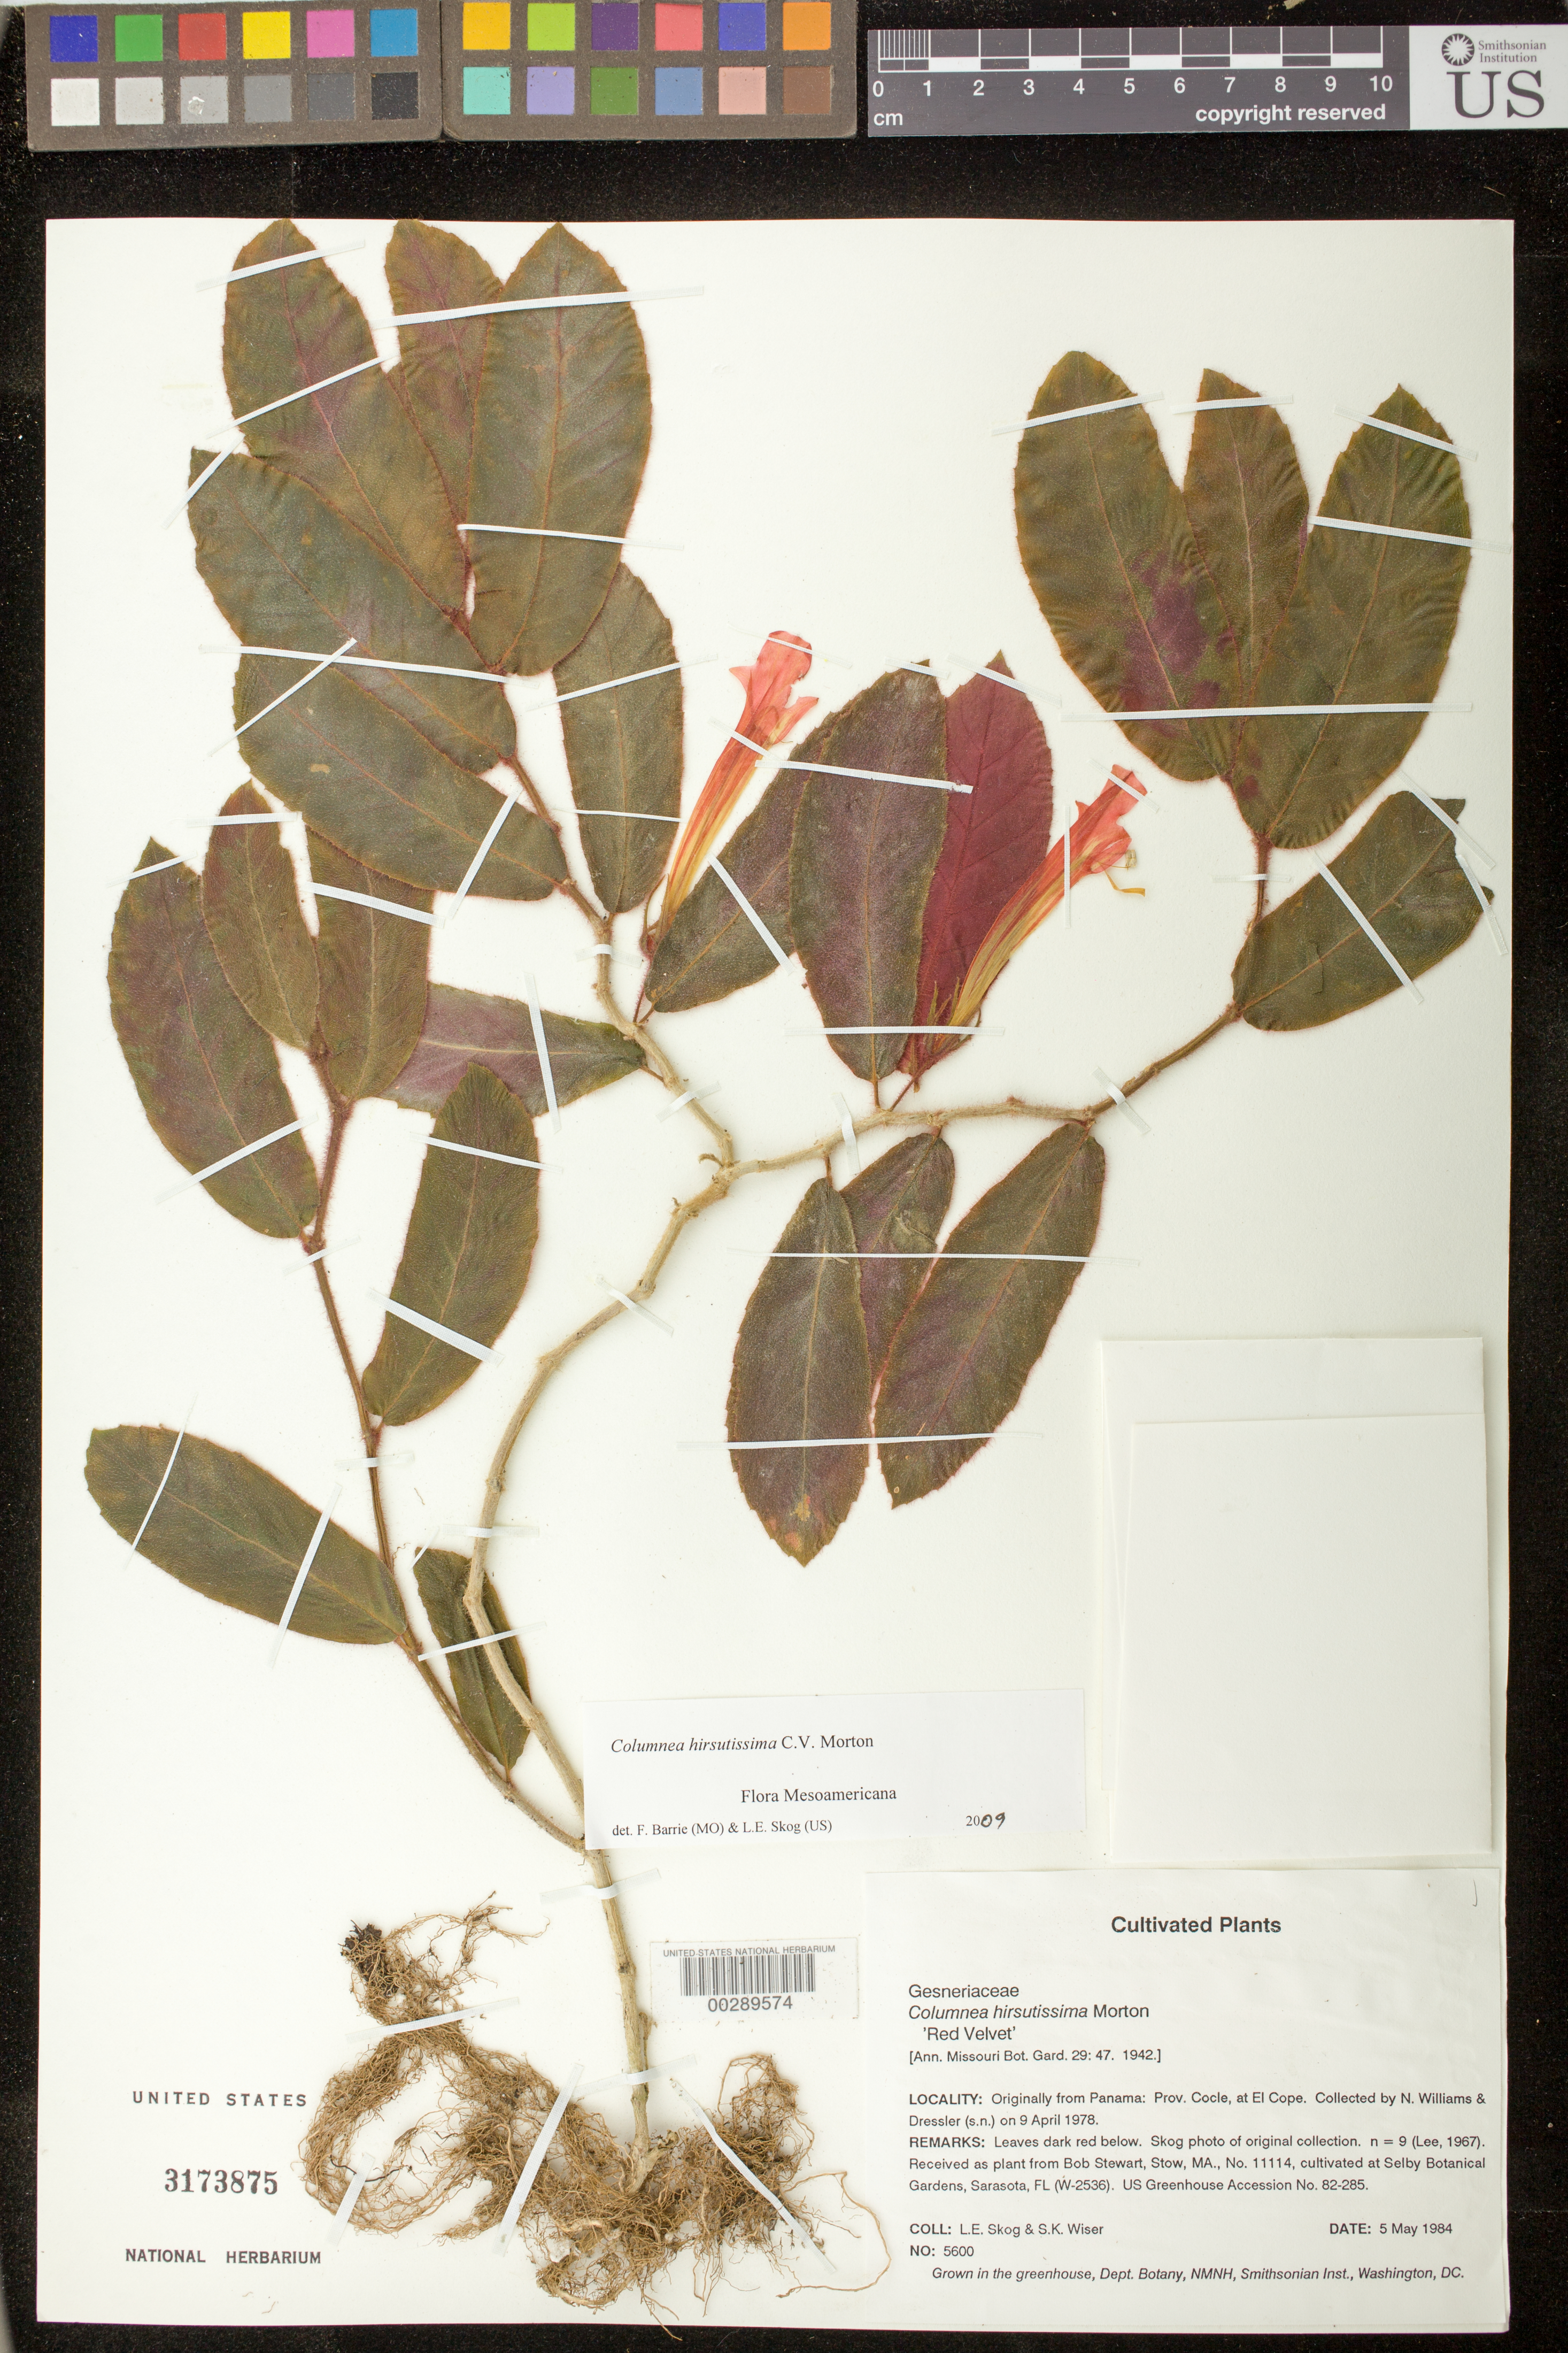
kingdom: Plantae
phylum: Tracheophyta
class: Magnoliopsida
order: Lamiales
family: Gesneriaceae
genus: Columnea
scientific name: Columnea hirsutissima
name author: C.V. Morton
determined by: Skog, Laurence E.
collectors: L. E. Skog & S. Wiser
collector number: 5600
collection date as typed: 05 May 1984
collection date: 1984-05-05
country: Panama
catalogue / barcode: US 3173875